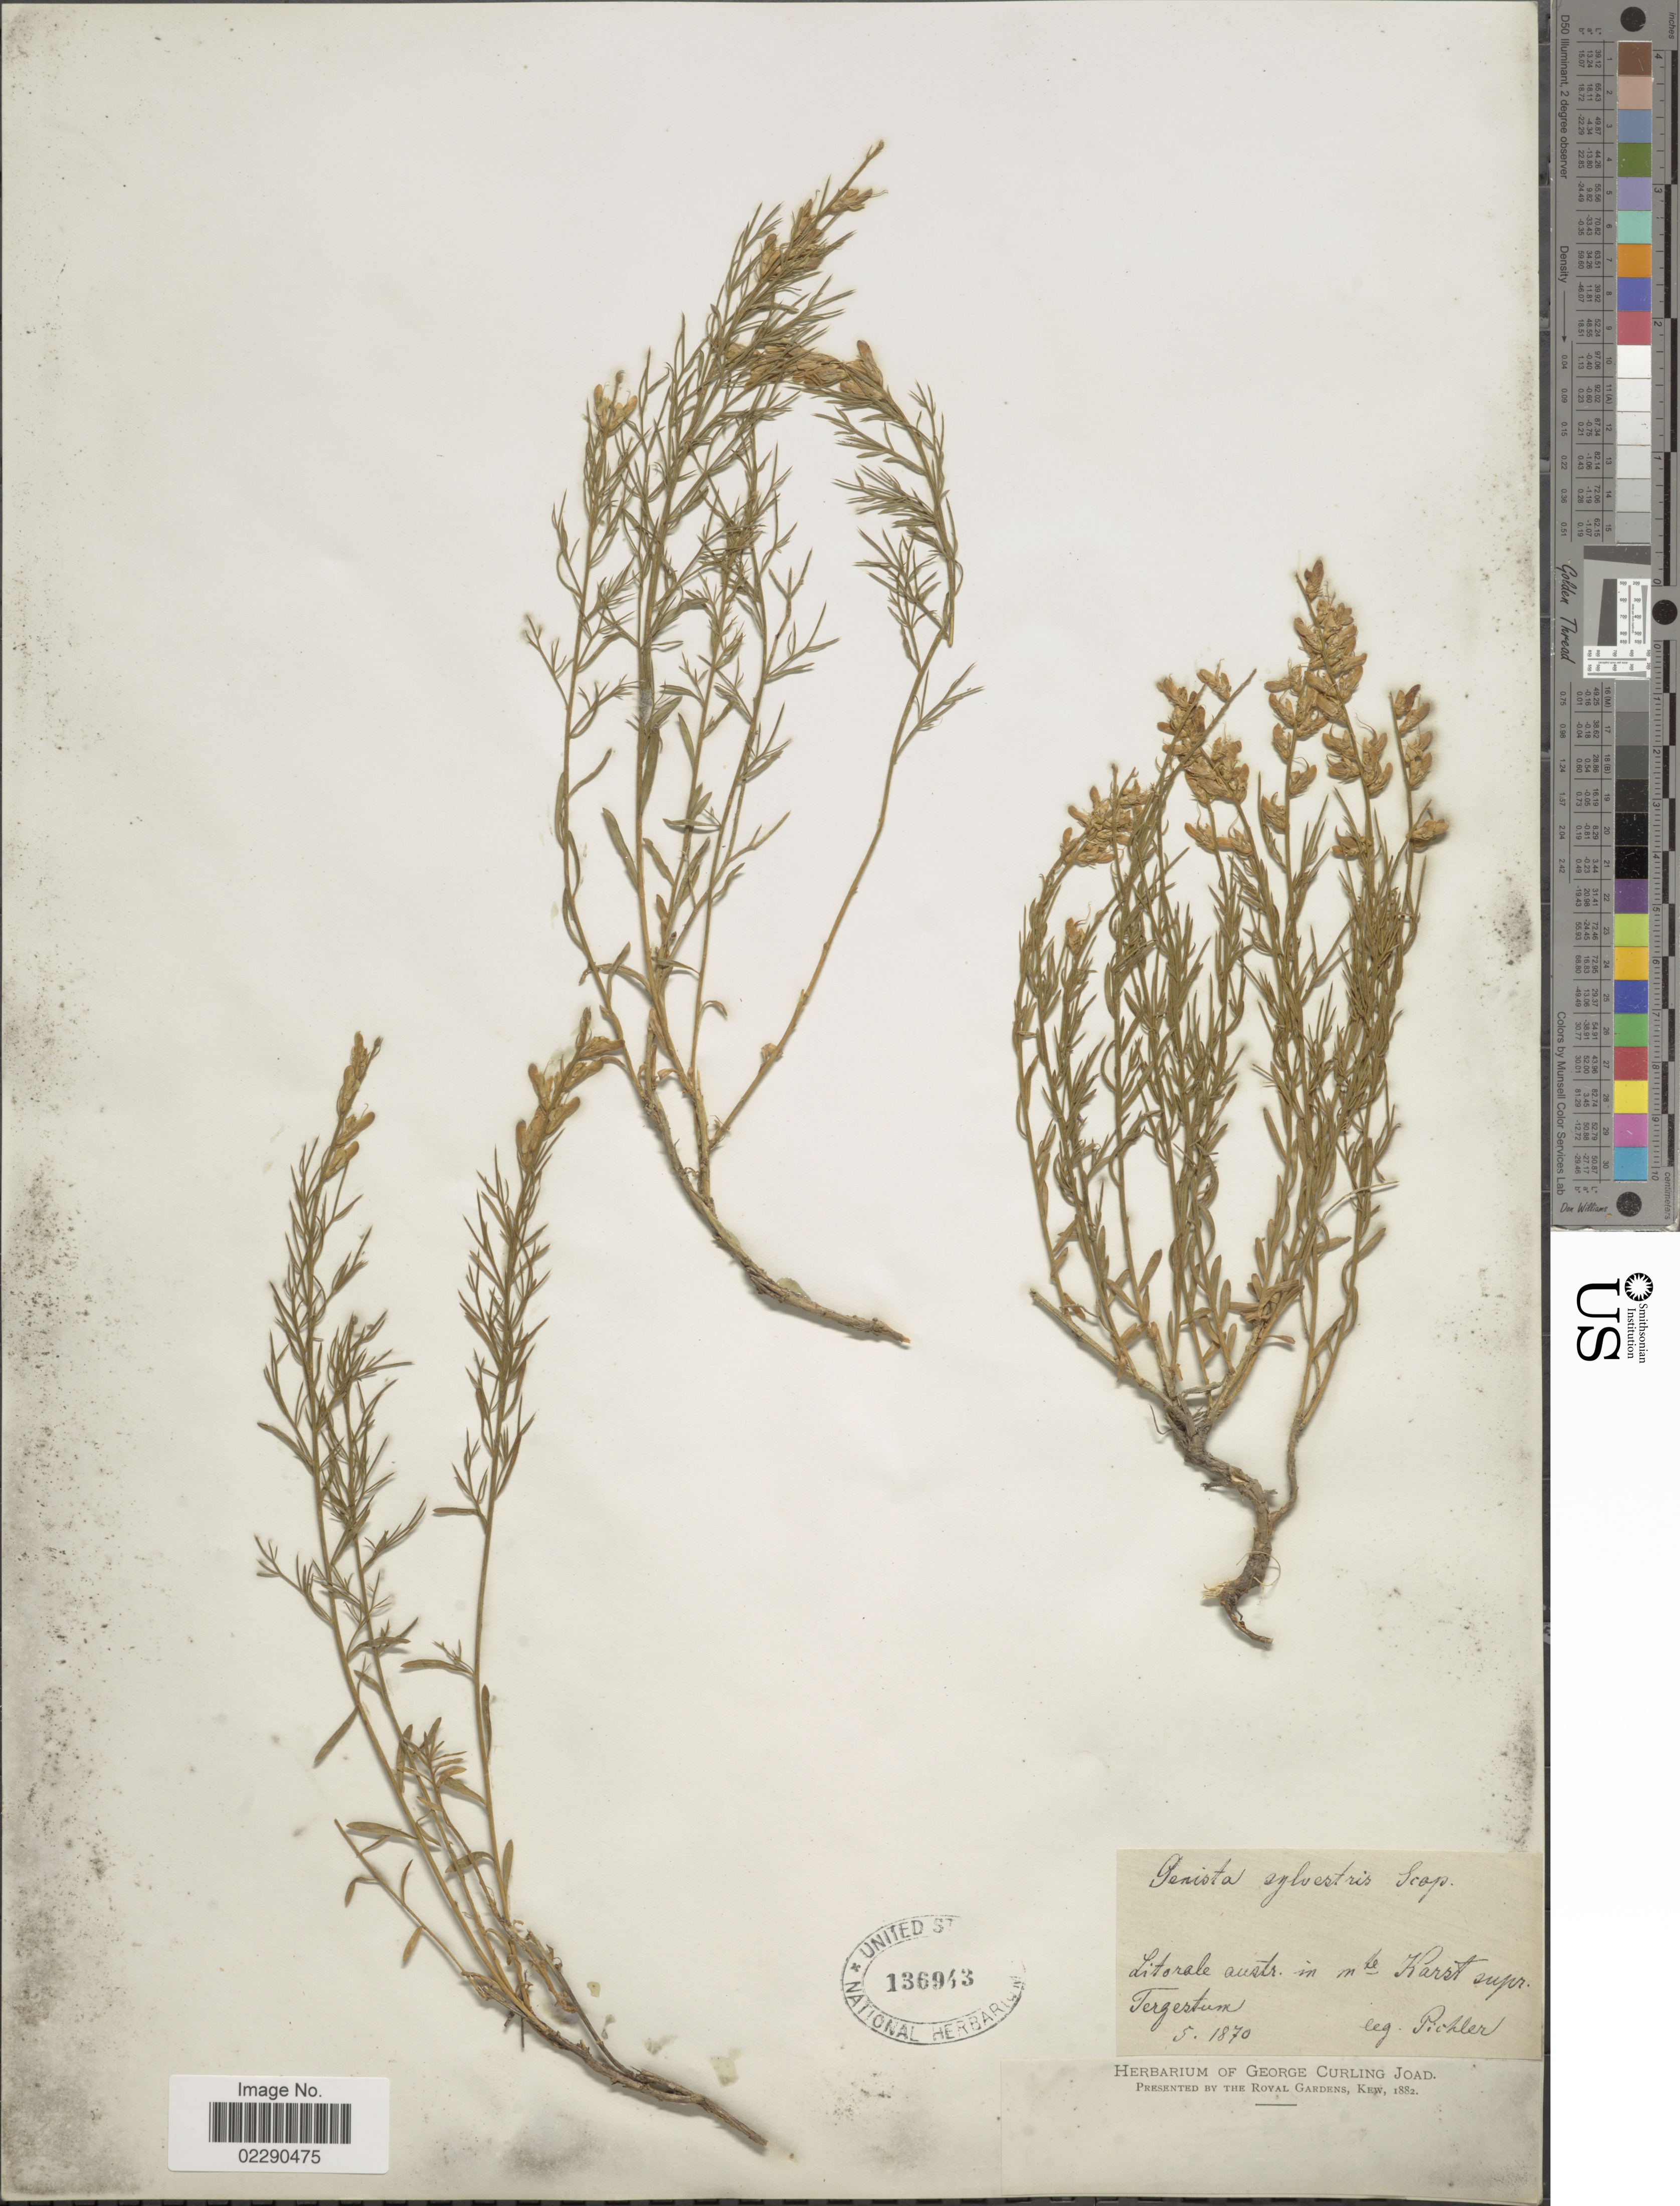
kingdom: Plantae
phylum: Tracheophyta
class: Magnoliopsida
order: Fabales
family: Fabaceae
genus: Genista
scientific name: Genista sylvestris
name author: Scop.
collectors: Pichler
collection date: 1870-05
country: Italy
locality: Litorale austr. in mte Karst supr. Tergestum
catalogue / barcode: US 136943